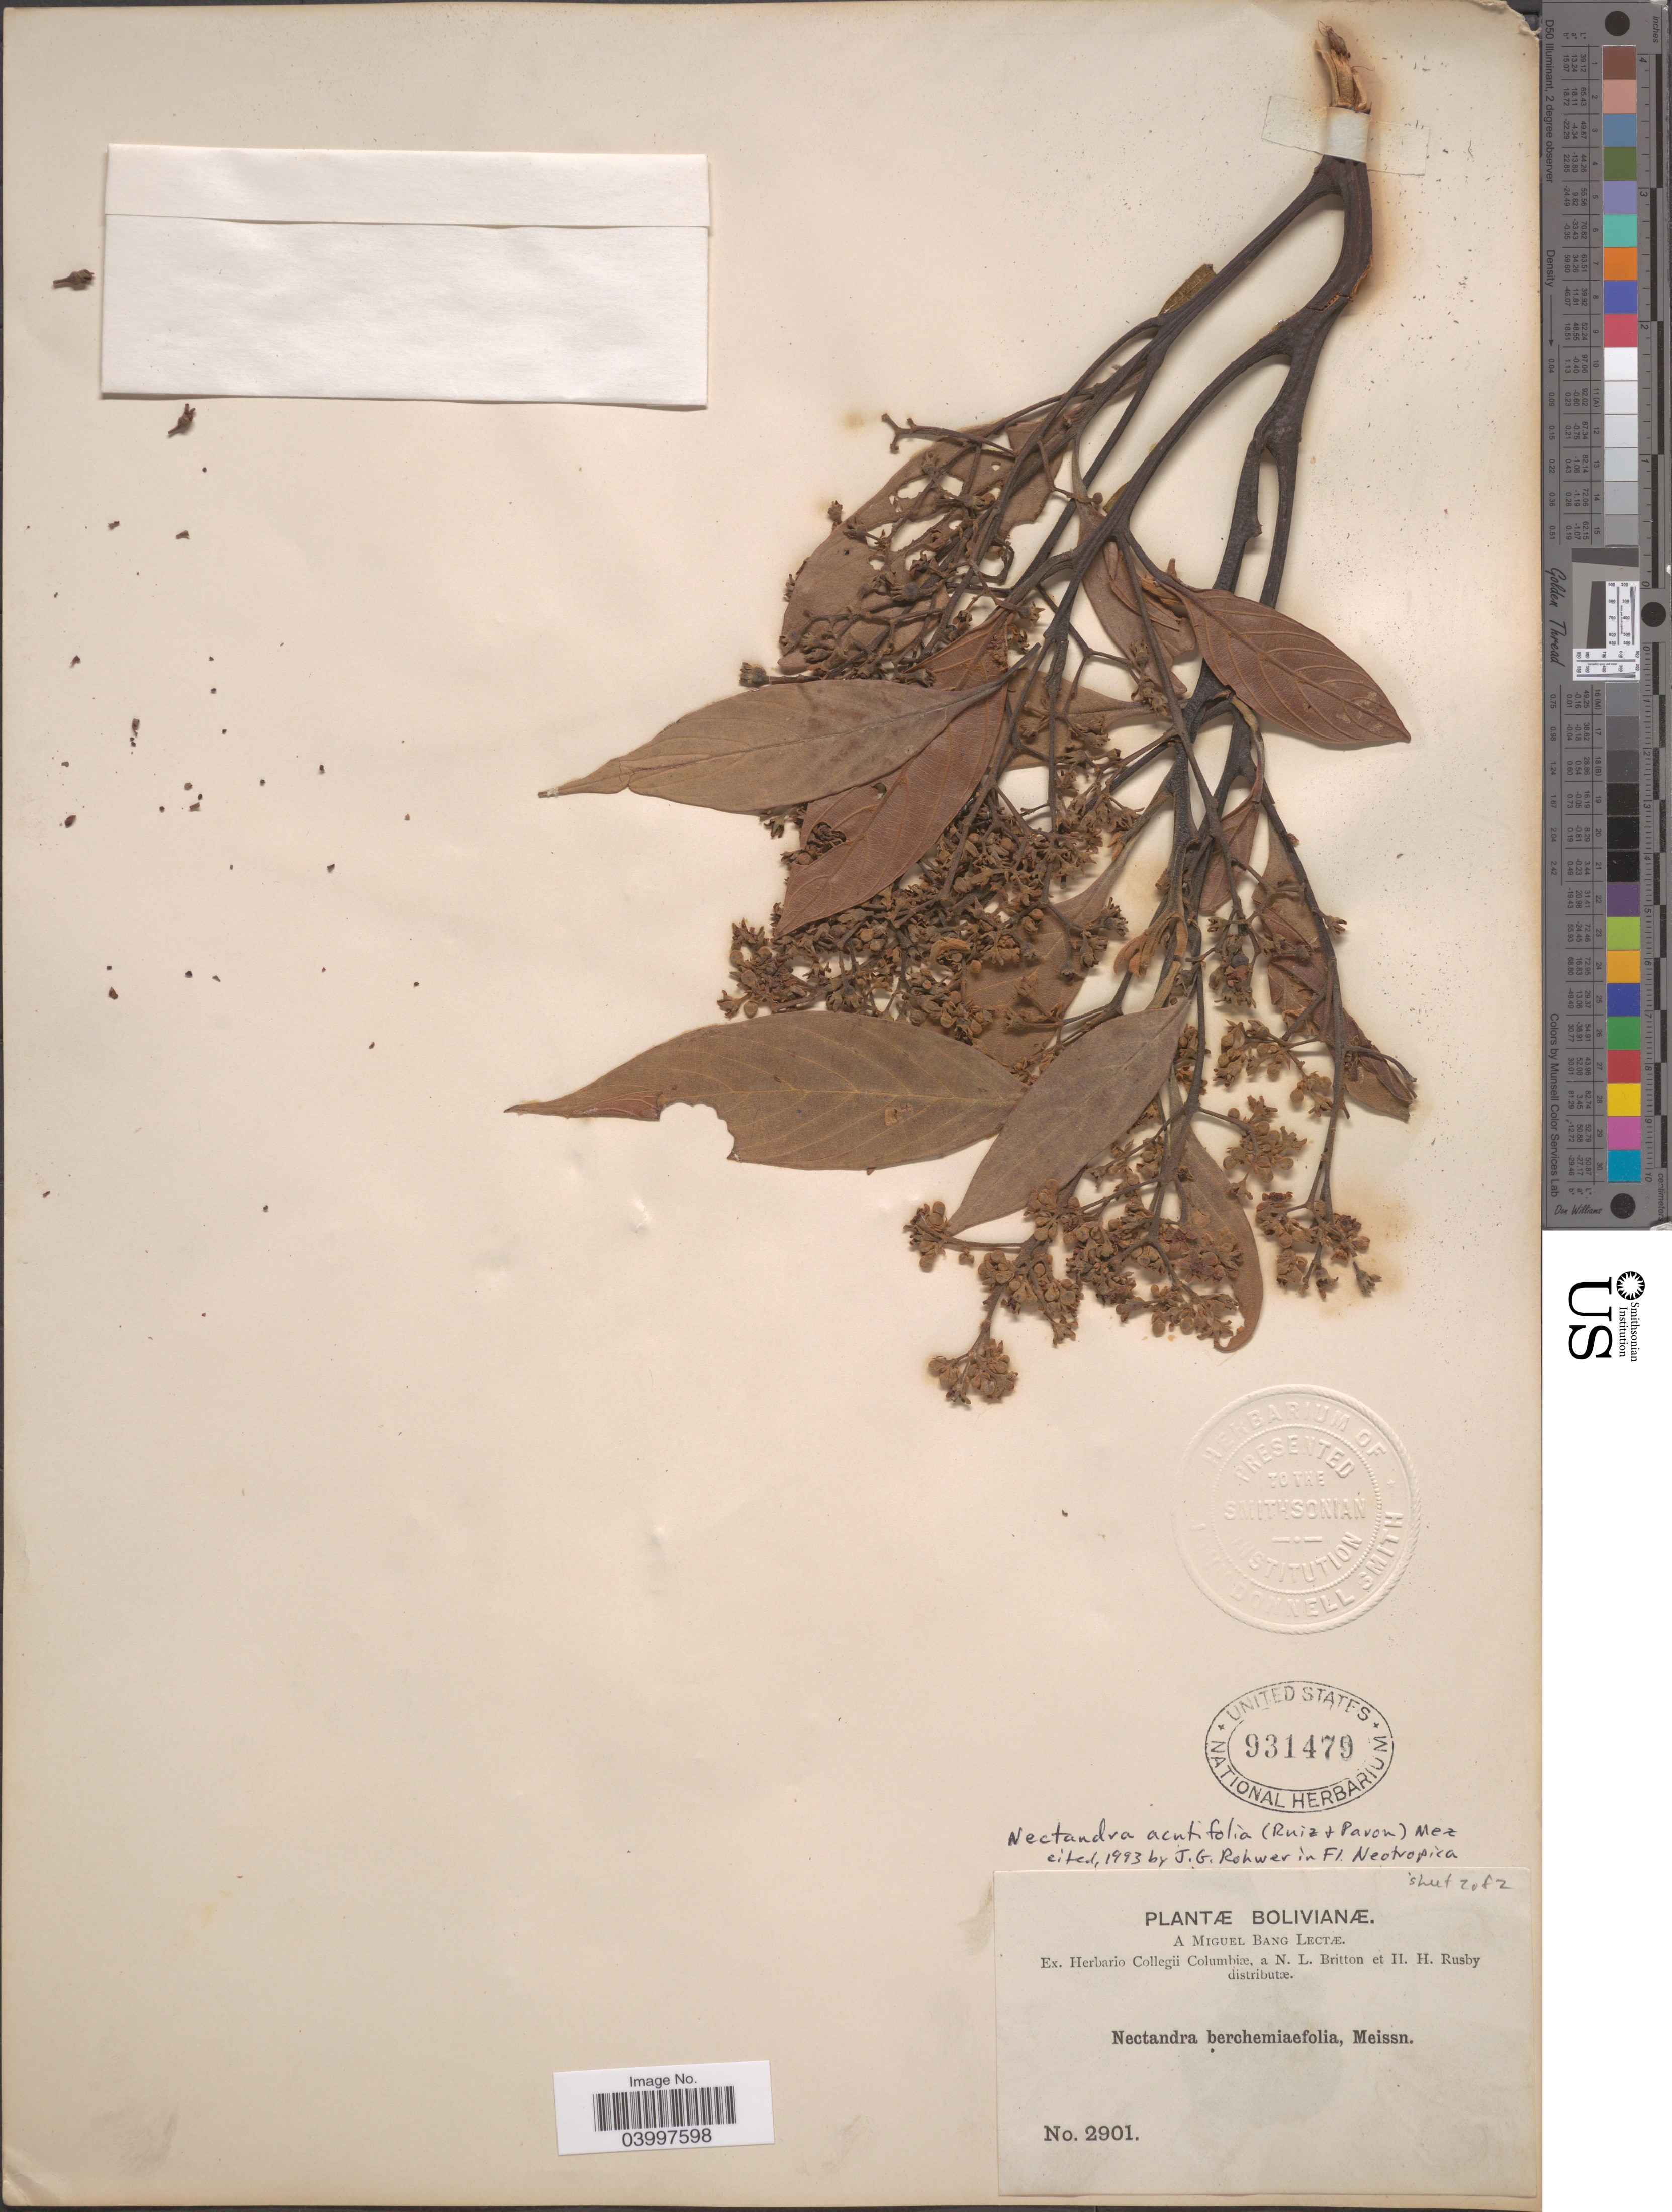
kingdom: Plantae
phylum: Tracheophyta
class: Magnoliopsida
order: Laurales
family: Lauraceae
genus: Nectandra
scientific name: Nectandra acutifolia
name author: (Ruiz & Pav.) Mez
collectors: M. Bang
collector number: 2901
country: Bolivia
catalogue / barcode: US 931479